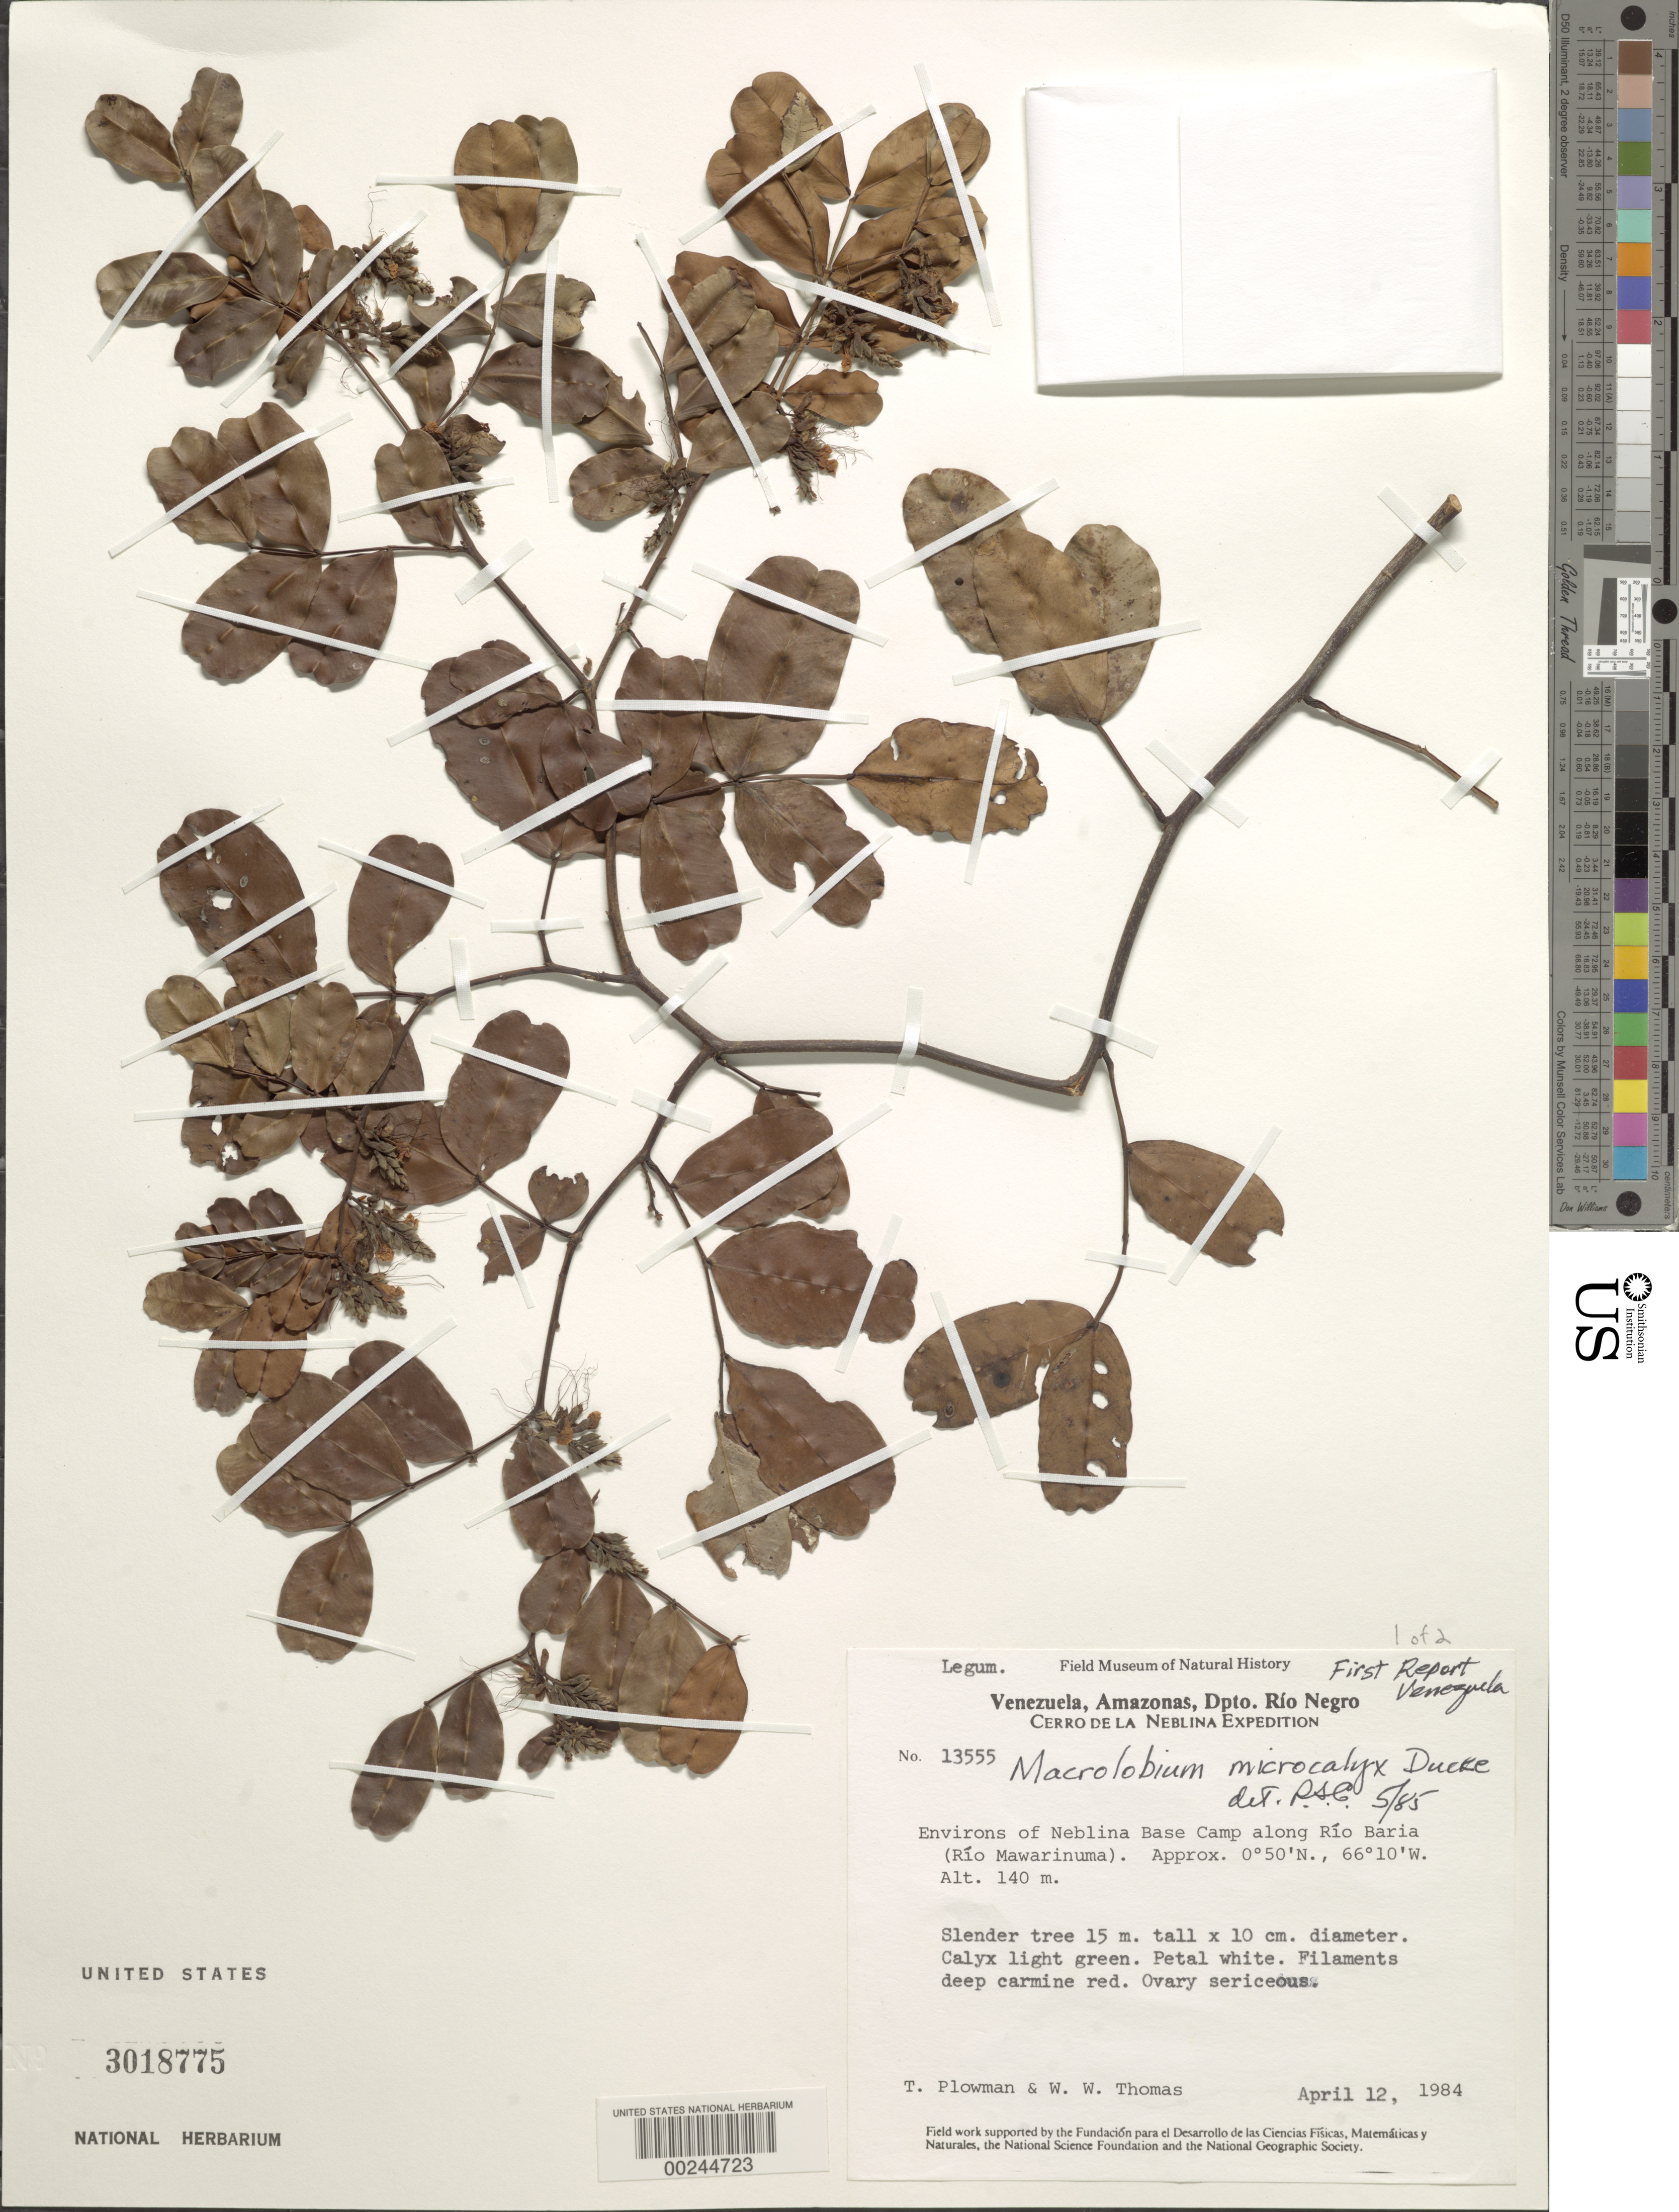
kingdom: Plantae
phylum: Tracheophyta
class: Magnoliopsida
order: Fabales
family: Fabaceae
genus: Macrolobium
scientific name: Macrolobium microcalyx var. microcalyx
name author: Ducke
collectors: T. Plowman & W. W. Thomas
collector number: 13555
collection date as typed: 12 Apr 1984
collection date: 1984-04-12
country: Venezuela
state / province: Amazonas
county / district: Rio Negro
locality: Environs of neblina base camp along rio baria (rio mawarinuma)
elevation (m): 672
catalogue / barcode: US 3018775